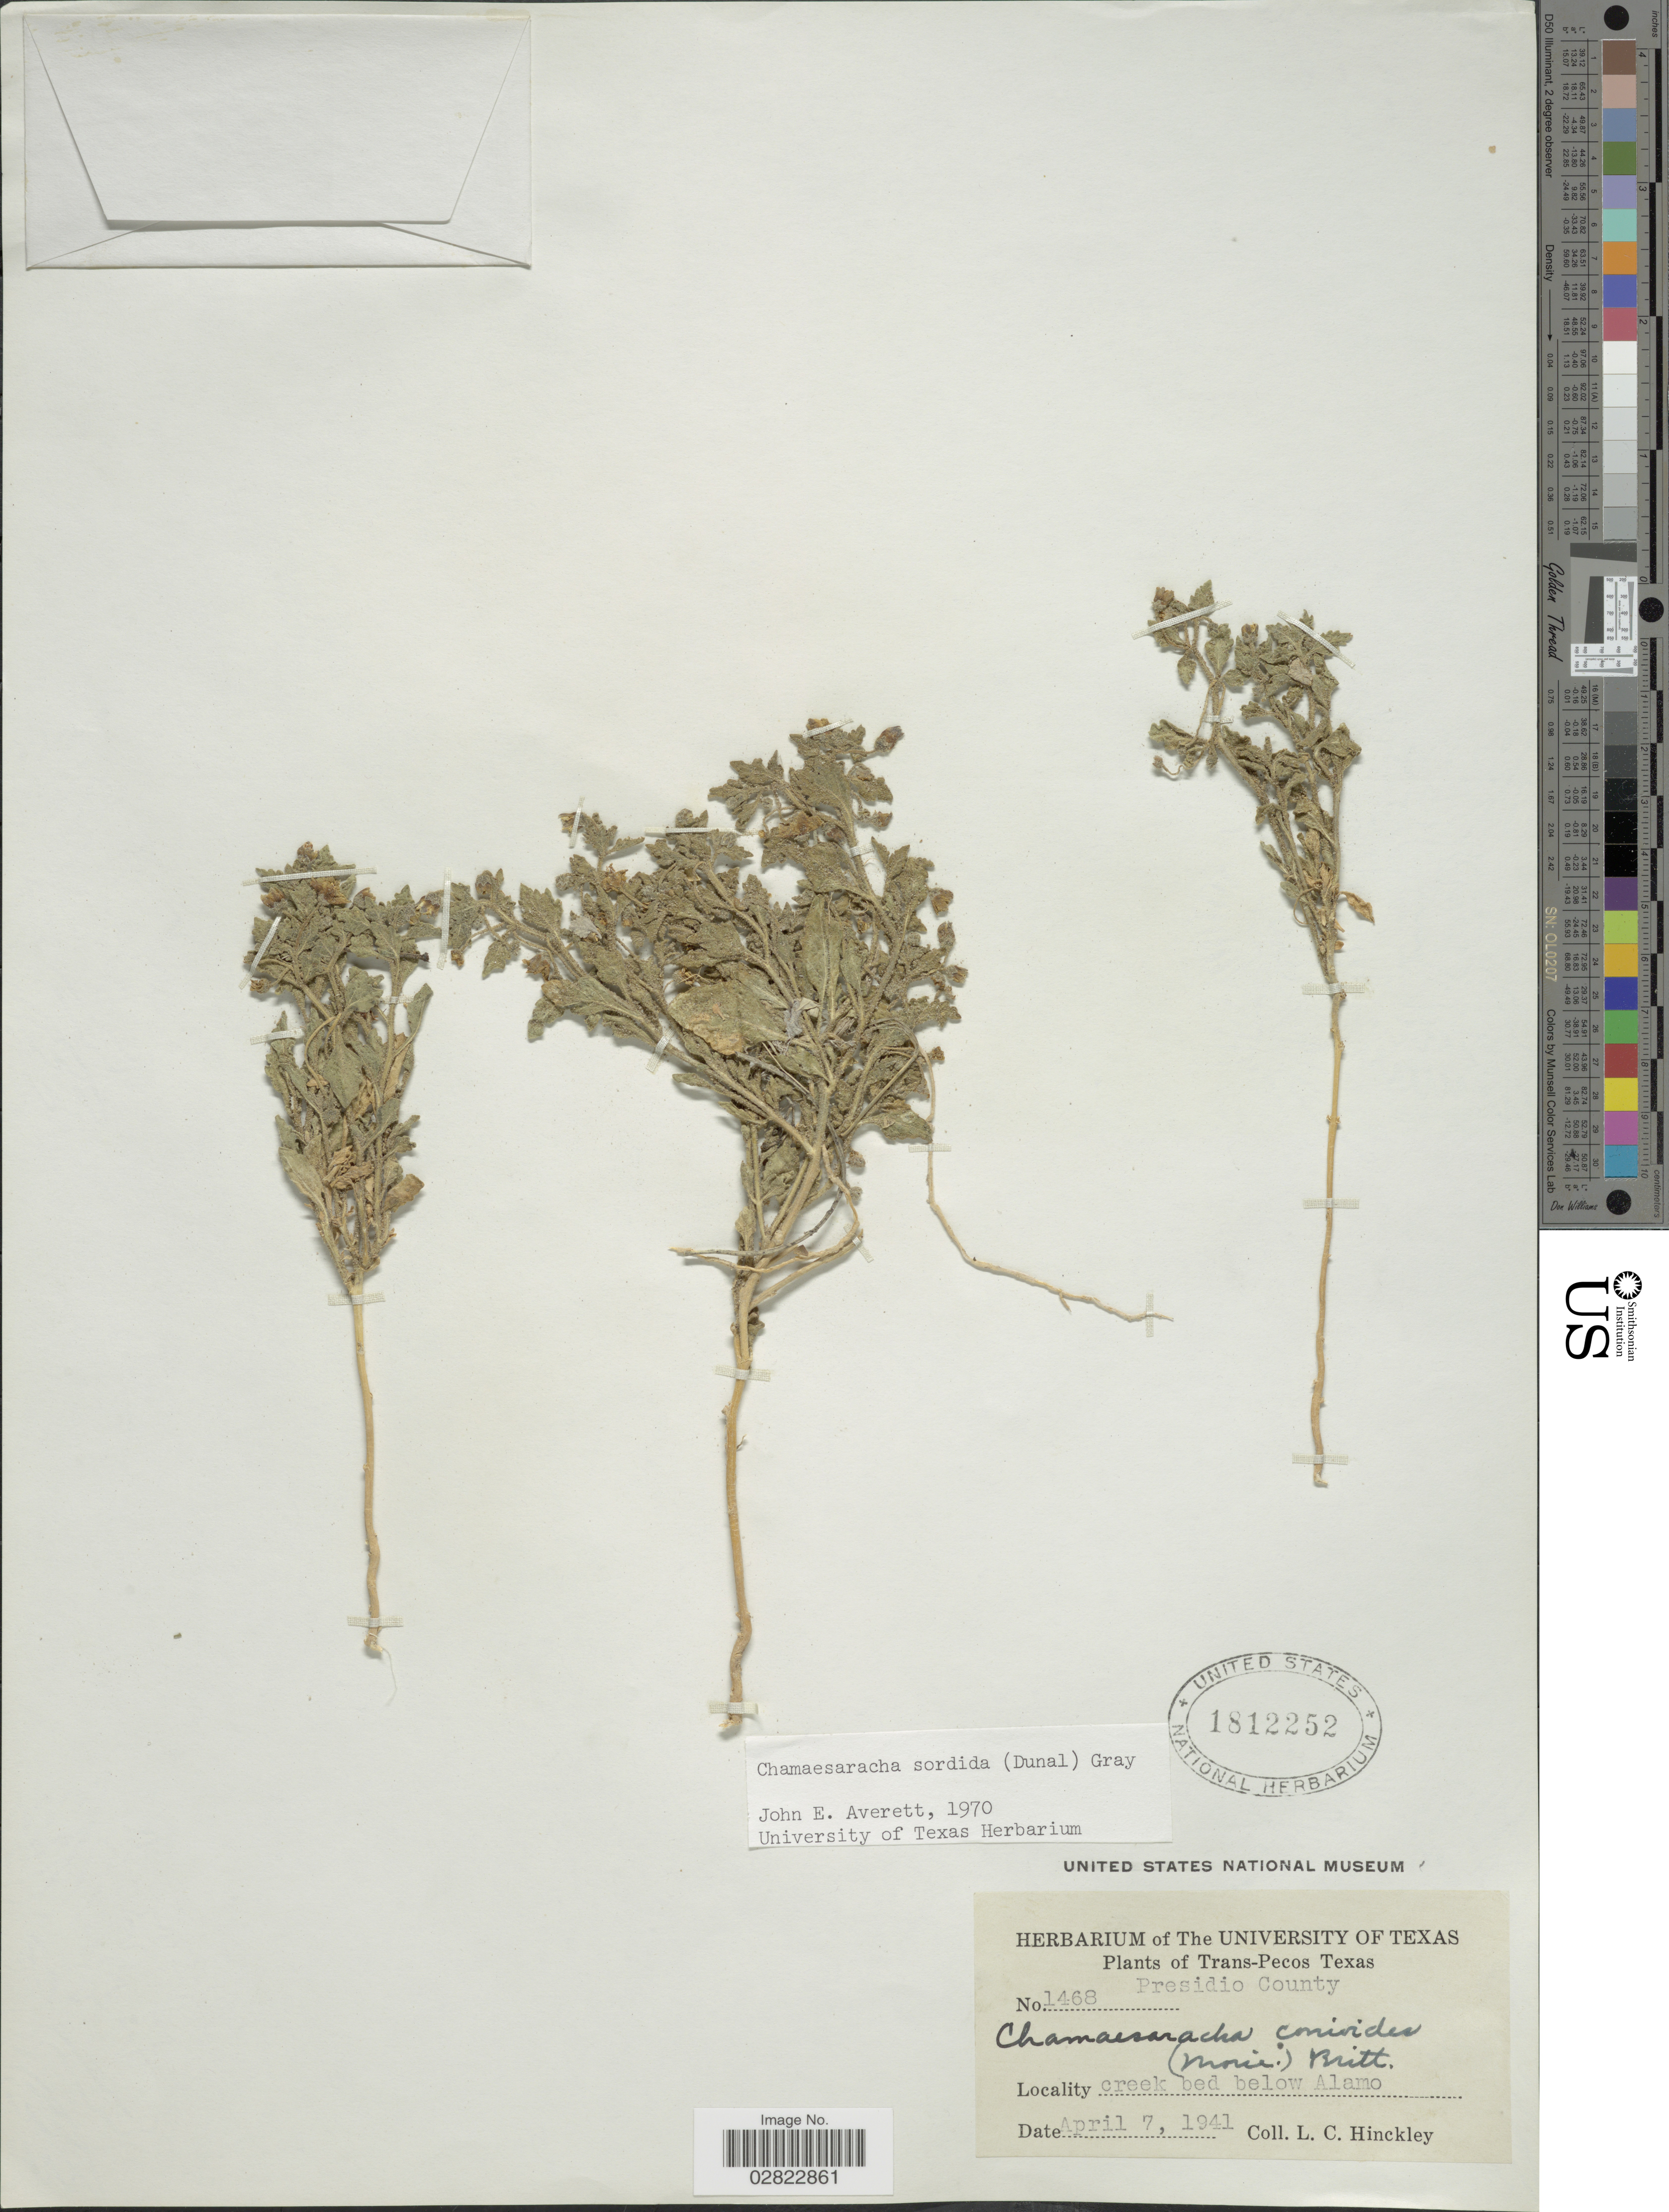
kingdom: Plantae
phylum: Tracheophyta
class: Magnoliopsida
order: Solanales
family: Solanaceae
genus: Chamaesaracha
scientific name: Chamaesaracha sordida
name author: (Dunal) S.F. Gray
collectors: L. Hinckley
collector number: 1468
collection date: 1941-04-07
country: United States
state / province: Texas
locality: Trans-Pecos Texas, Presidio County, creek bed below Alamo.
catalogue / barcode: US 1812252